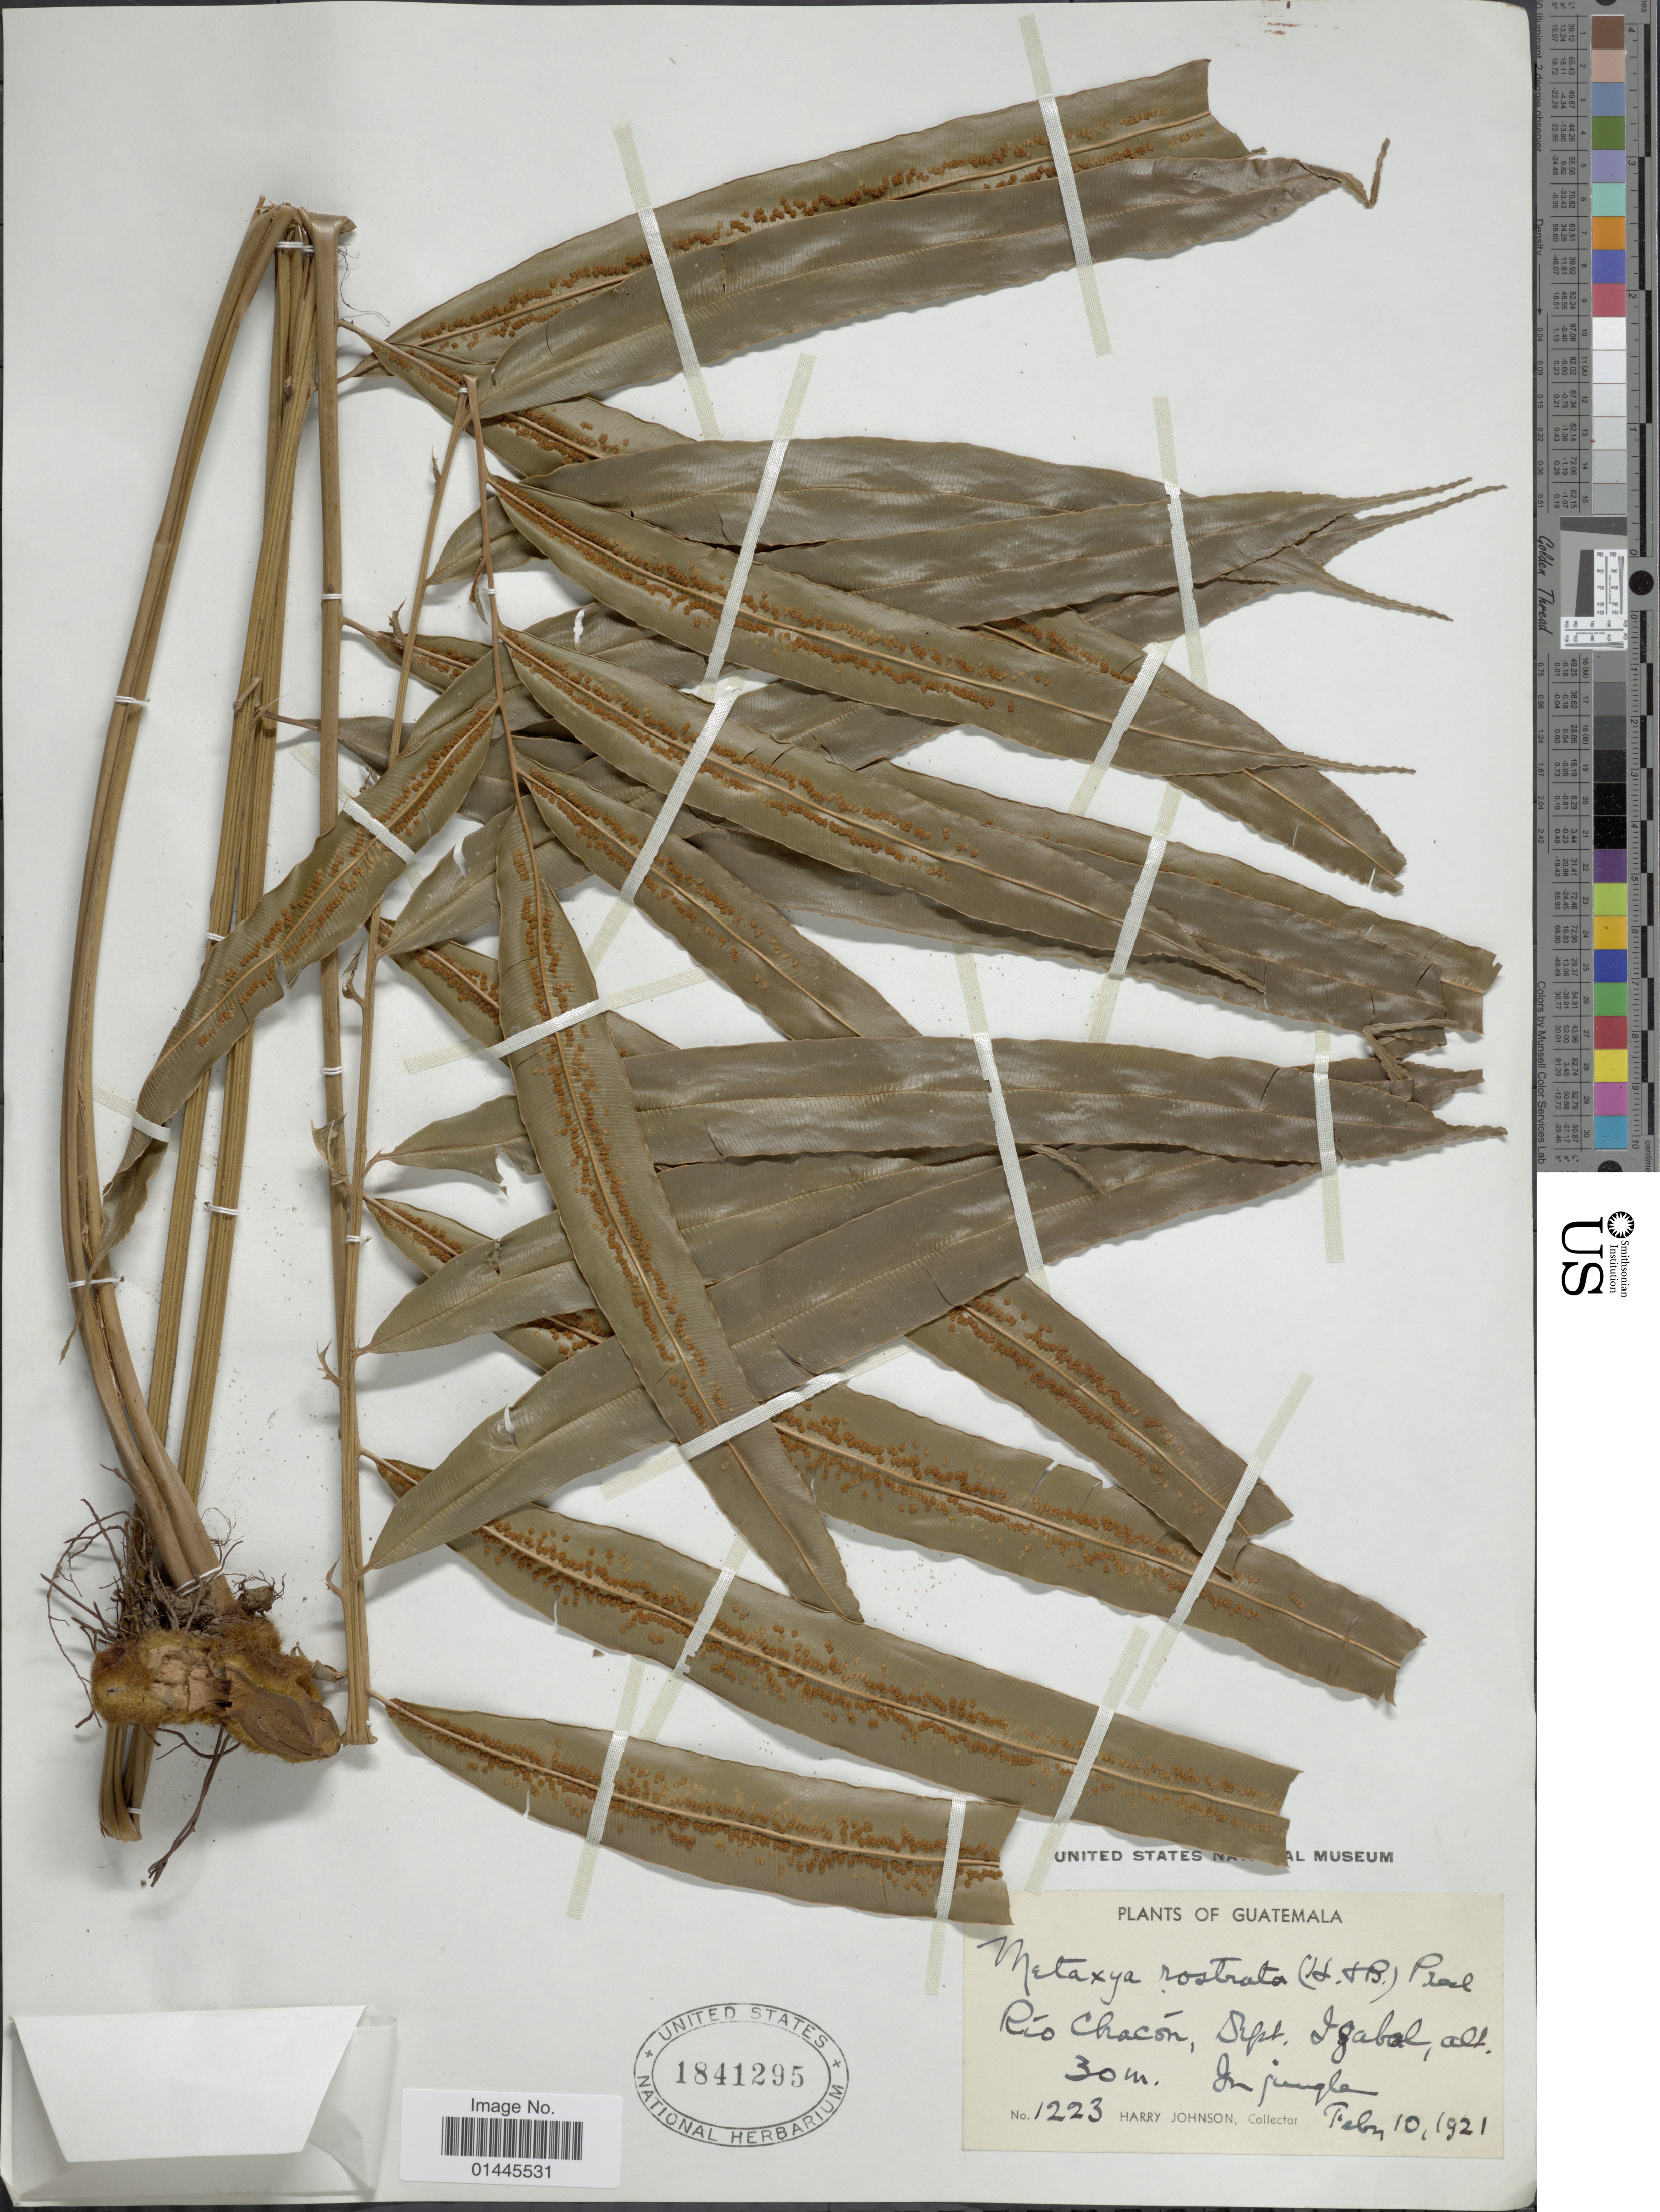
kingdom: Plantae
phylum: Tracheophyta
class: Polypodiopsida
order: Cyatheales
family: Metaxyaceae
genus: Metaxya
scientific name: Metaxya rostrata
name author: (Kunth) C. Presl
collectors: H. Johnson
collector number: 1223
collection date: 1921-02-10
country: Guatemala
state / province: Izabal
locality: Rio Chacon, in jungle.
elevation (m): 30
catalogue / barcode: US 1841295